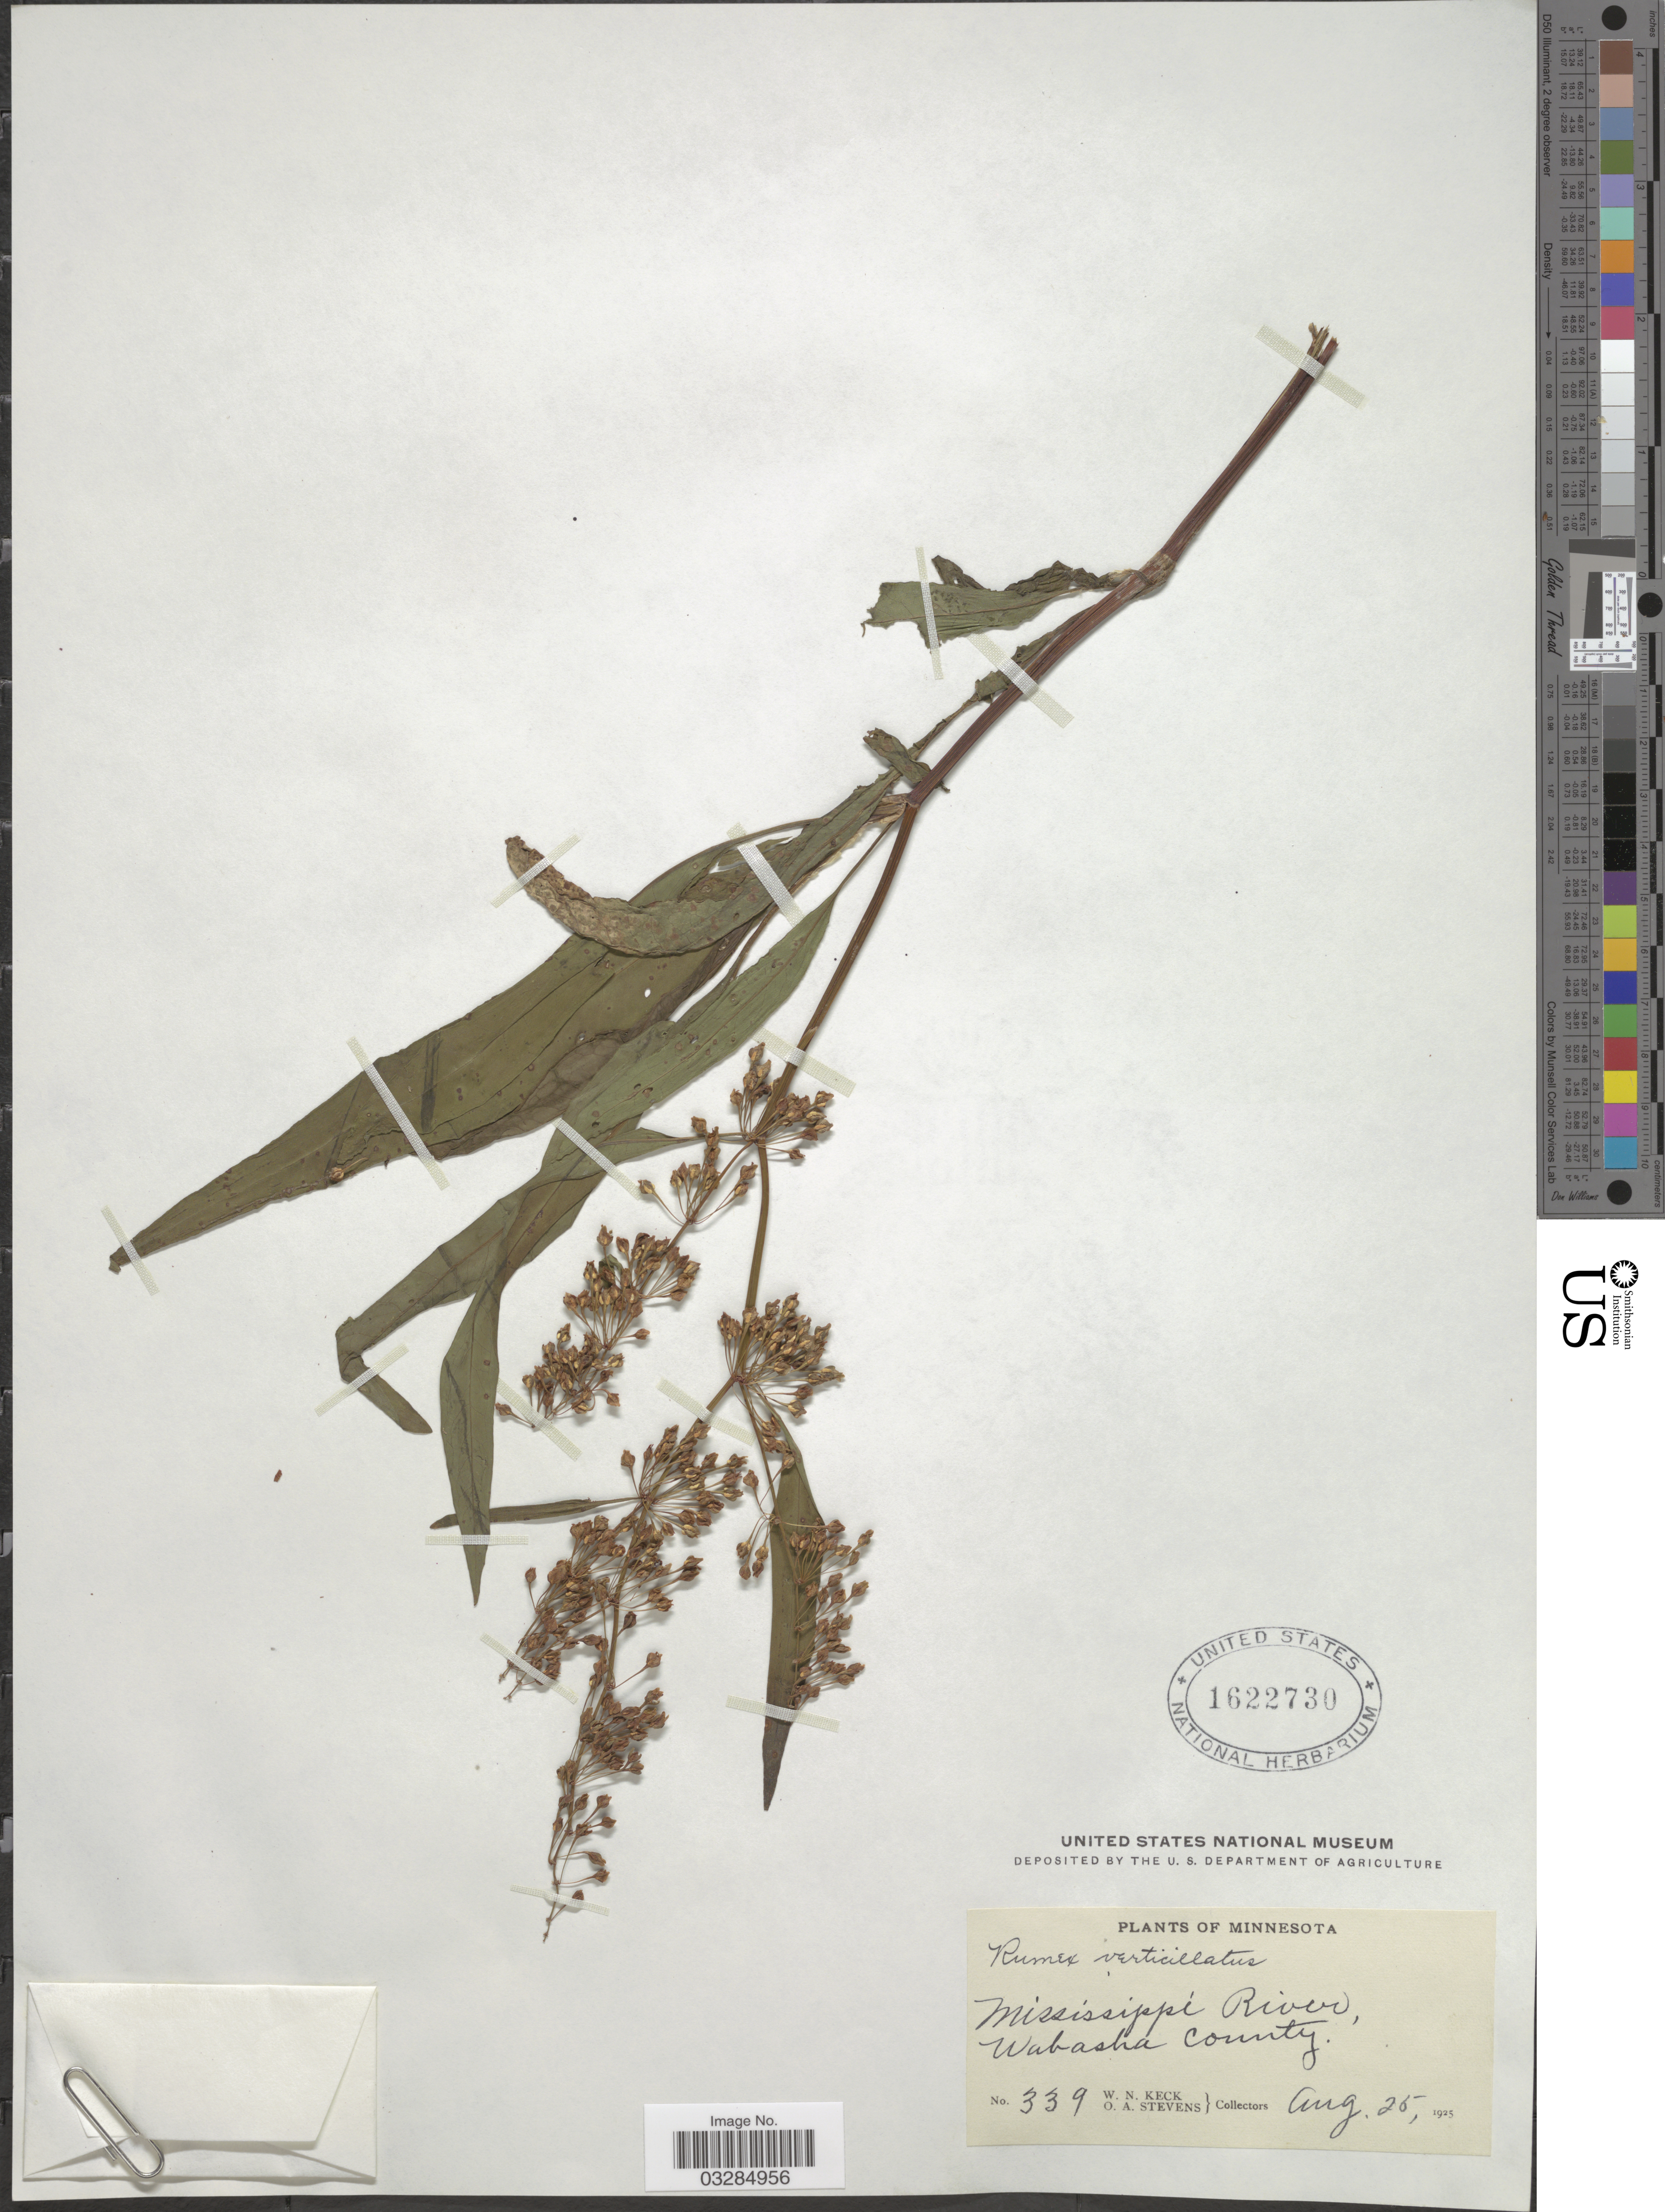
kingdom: Plantae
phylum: Tracheophyta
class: Magnoliopsida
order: Caryophyllales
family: Polygonaceae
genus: Rumex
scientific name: Rumex verticillatus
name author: L.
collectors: W. Keck & O. A. Stevens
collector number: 339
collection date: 1925-08-25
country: United States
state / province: Minnesota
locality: Mississippi River, Wabasha County.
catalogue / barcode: US 1622730